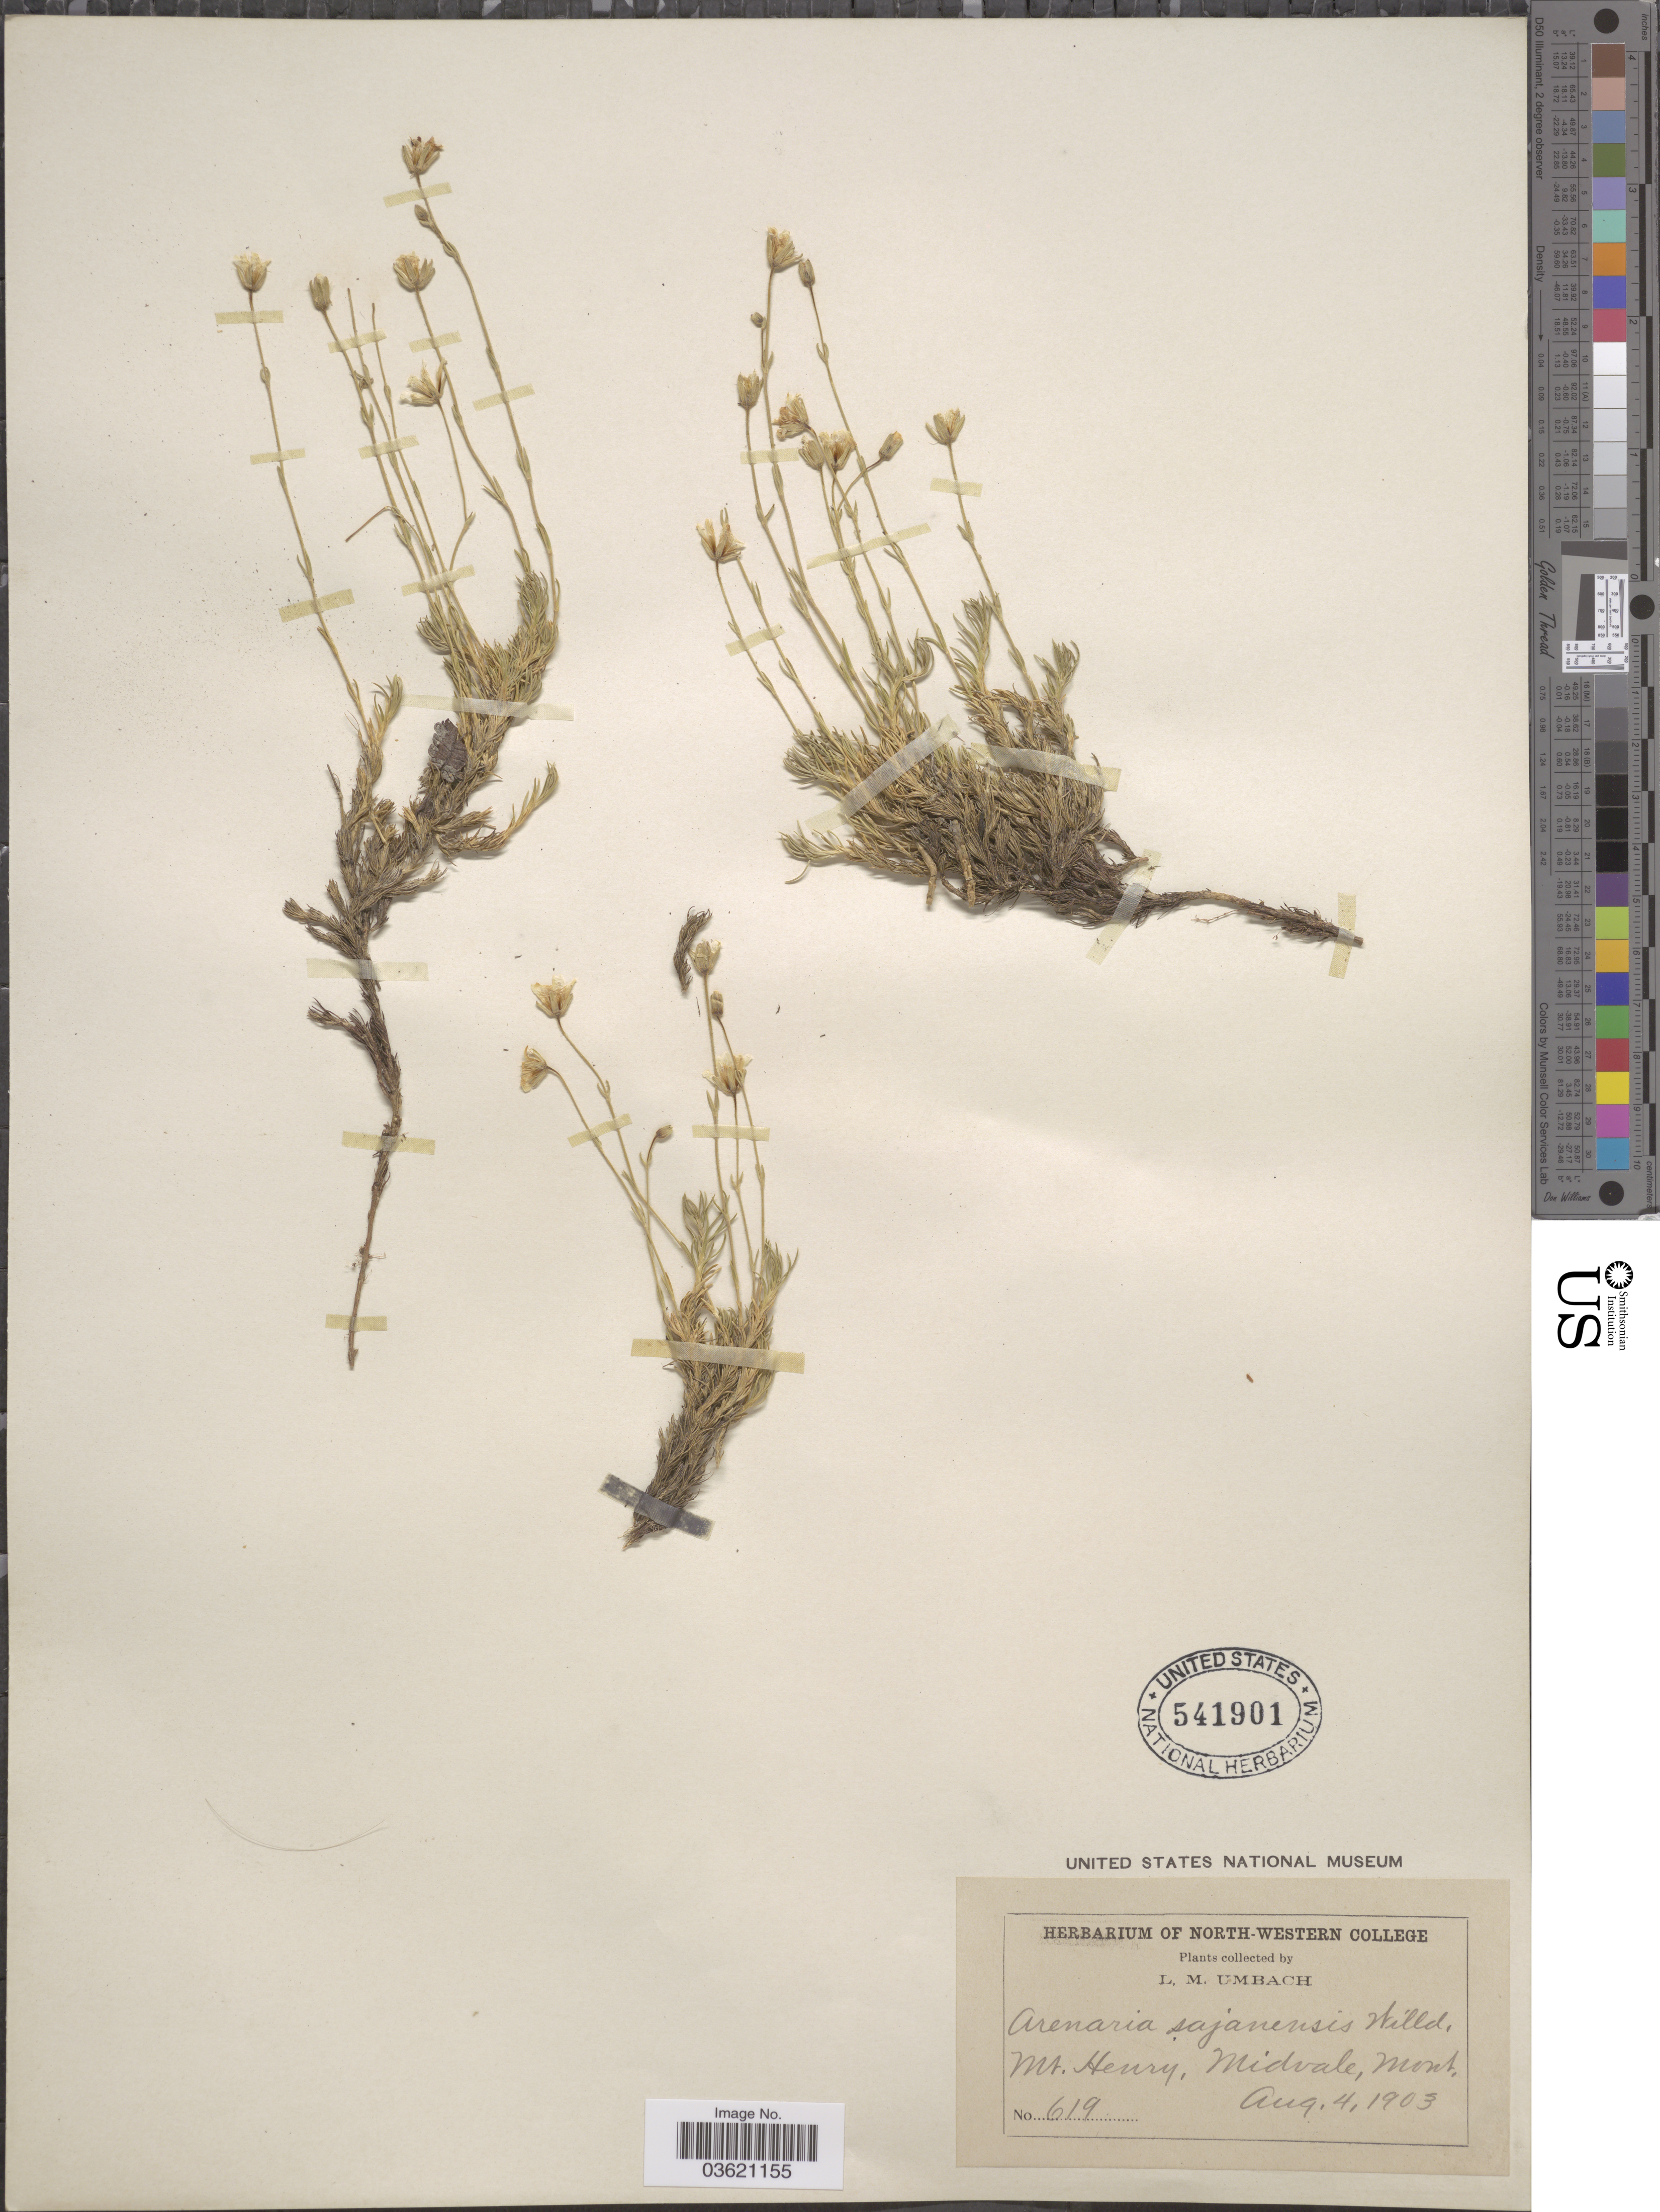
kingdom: Plantae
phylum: Tracheophyta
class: Magnoliopsida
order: Caryophyllales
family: Caryophyllaceae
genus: Cherleria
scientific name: Cherleria obtusiloba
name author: (Rydb.) A.J. Moore & Dillenb.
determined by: Strong, M. T., (US), Smithsonian Institution - National Museum of Natural History (UNITED STATES)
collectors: L. M. Umbach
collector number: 619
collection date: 1903-08-04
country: United States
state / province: Montana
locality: Mt. Henry, Midvale.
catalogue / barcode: US 541901